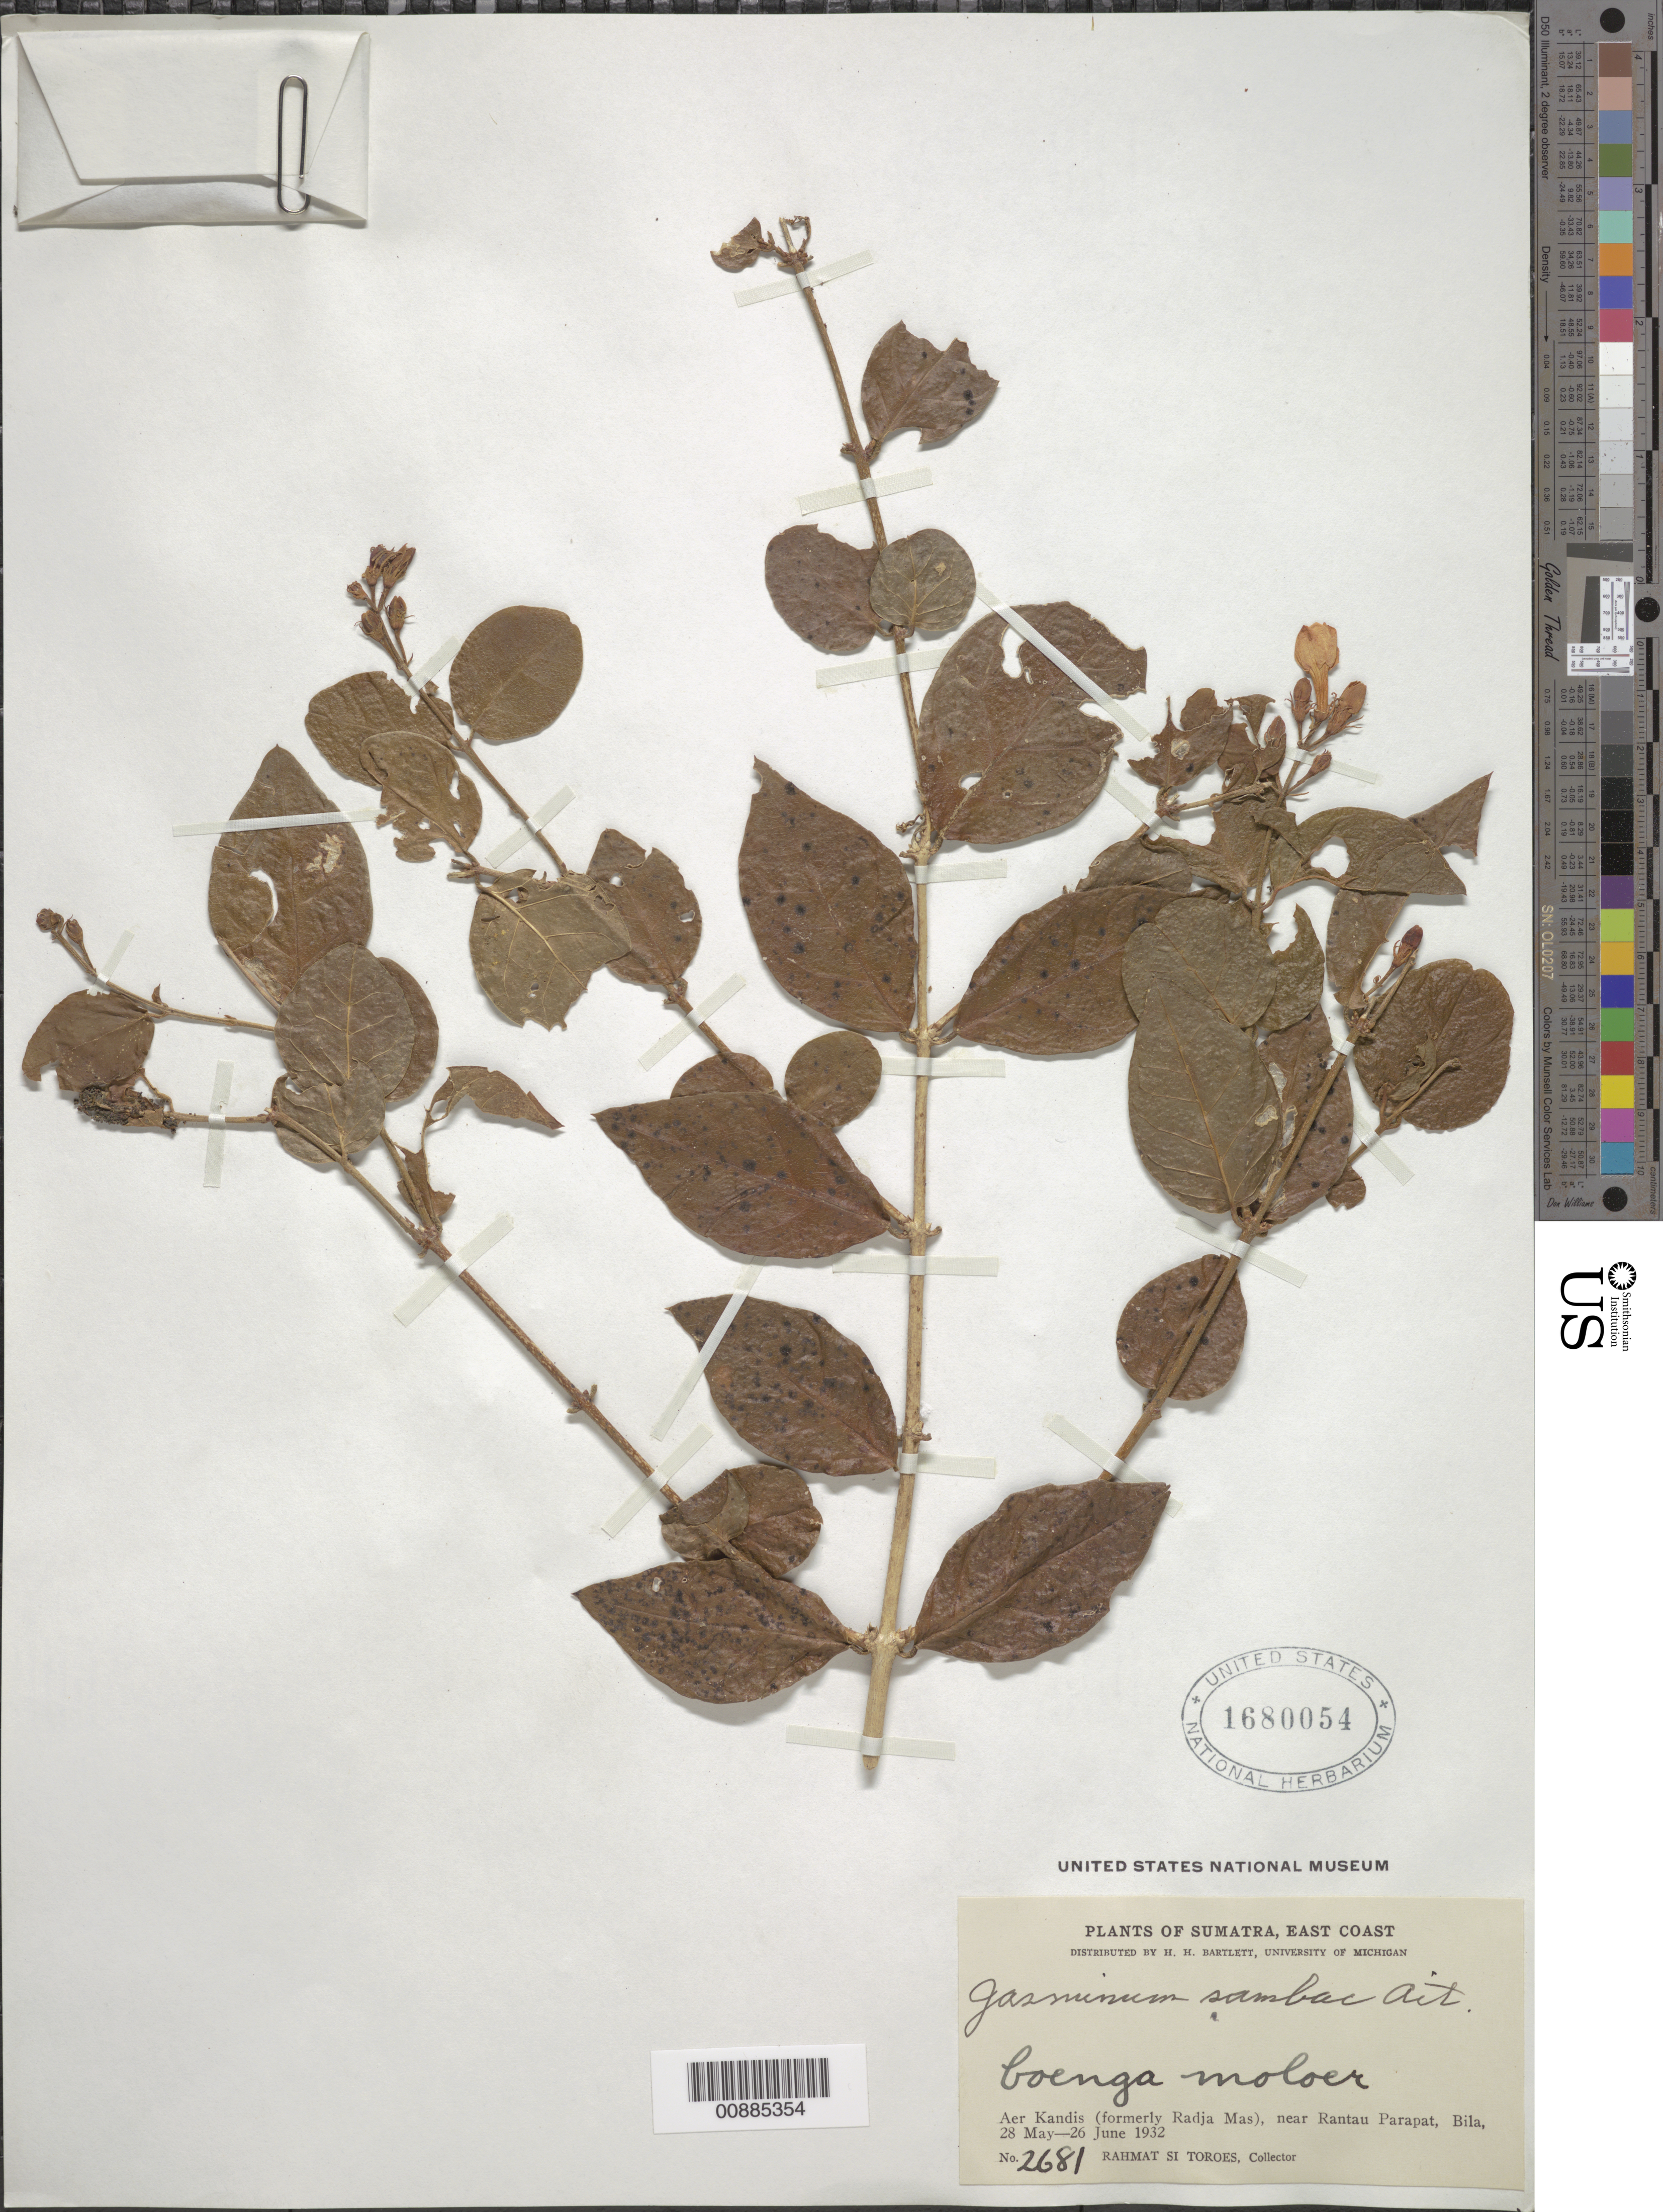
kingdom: Plantae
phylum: Tracheophyta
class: Magnoliopsida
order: Lamiales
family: Oleaceae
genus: Jasminum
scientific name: Jasminum sambac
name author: (L.) Aiton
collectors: Rahmat Si Boeea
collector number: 2681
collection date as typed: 28 May 1932 to 26 Jun 1932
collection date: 1932-05-28/1932-06-26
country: Indonesia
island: Sumatra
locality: East coast; Aer Kandis (formerly Radja Mas), near Rantau Parapat, Bila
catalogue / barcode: US 1680054